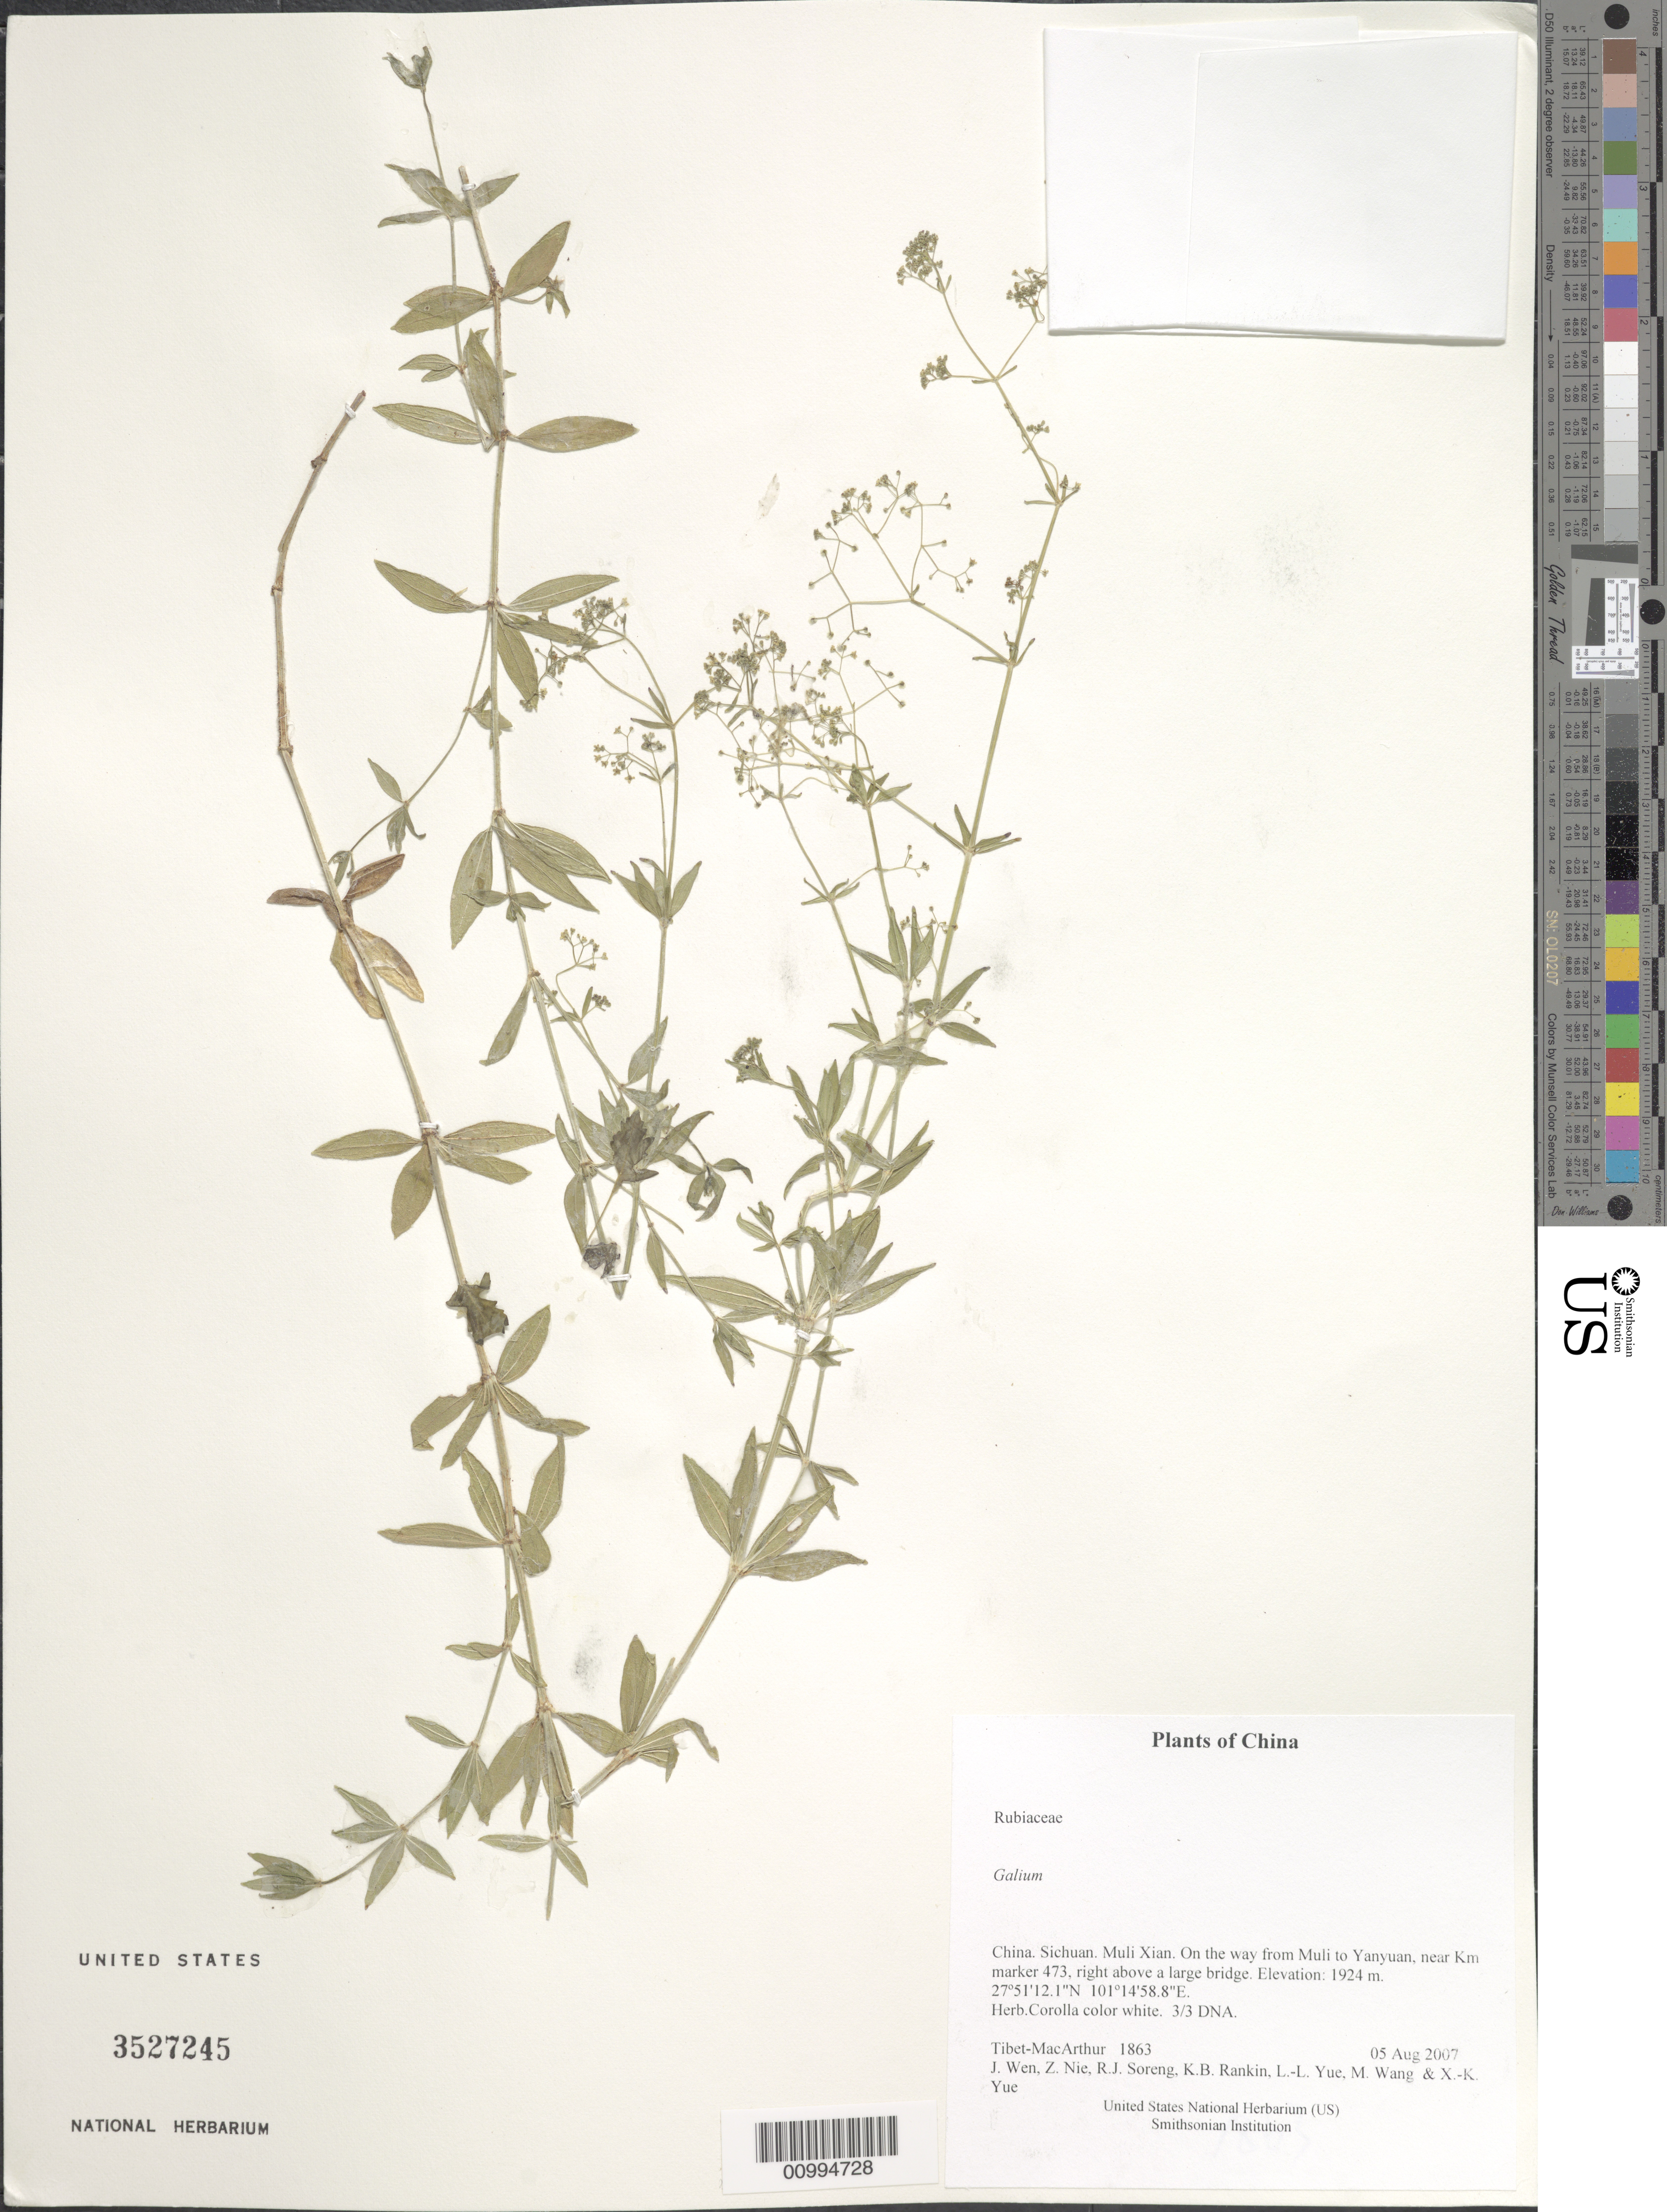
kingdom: Plantae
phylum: Tracheophyta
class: Magnoliopsida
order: Gentianales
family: Rubiaceae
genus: Galium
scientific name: Galium sp.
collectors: Tibet-MacArthur, J. Wen, Z. Nie, R. J. Soreng, K. Rankin, L. Yue, M. Wang & X. Yue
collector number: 1863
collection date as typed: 05 Aug 2007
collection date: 2007-08-05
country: China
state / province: Sichuan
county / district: Muli Xian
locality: On the way from Muli to Yanyuan, near Km marker 473, right above a large bridge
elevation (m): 1924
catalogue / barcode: US 3527245